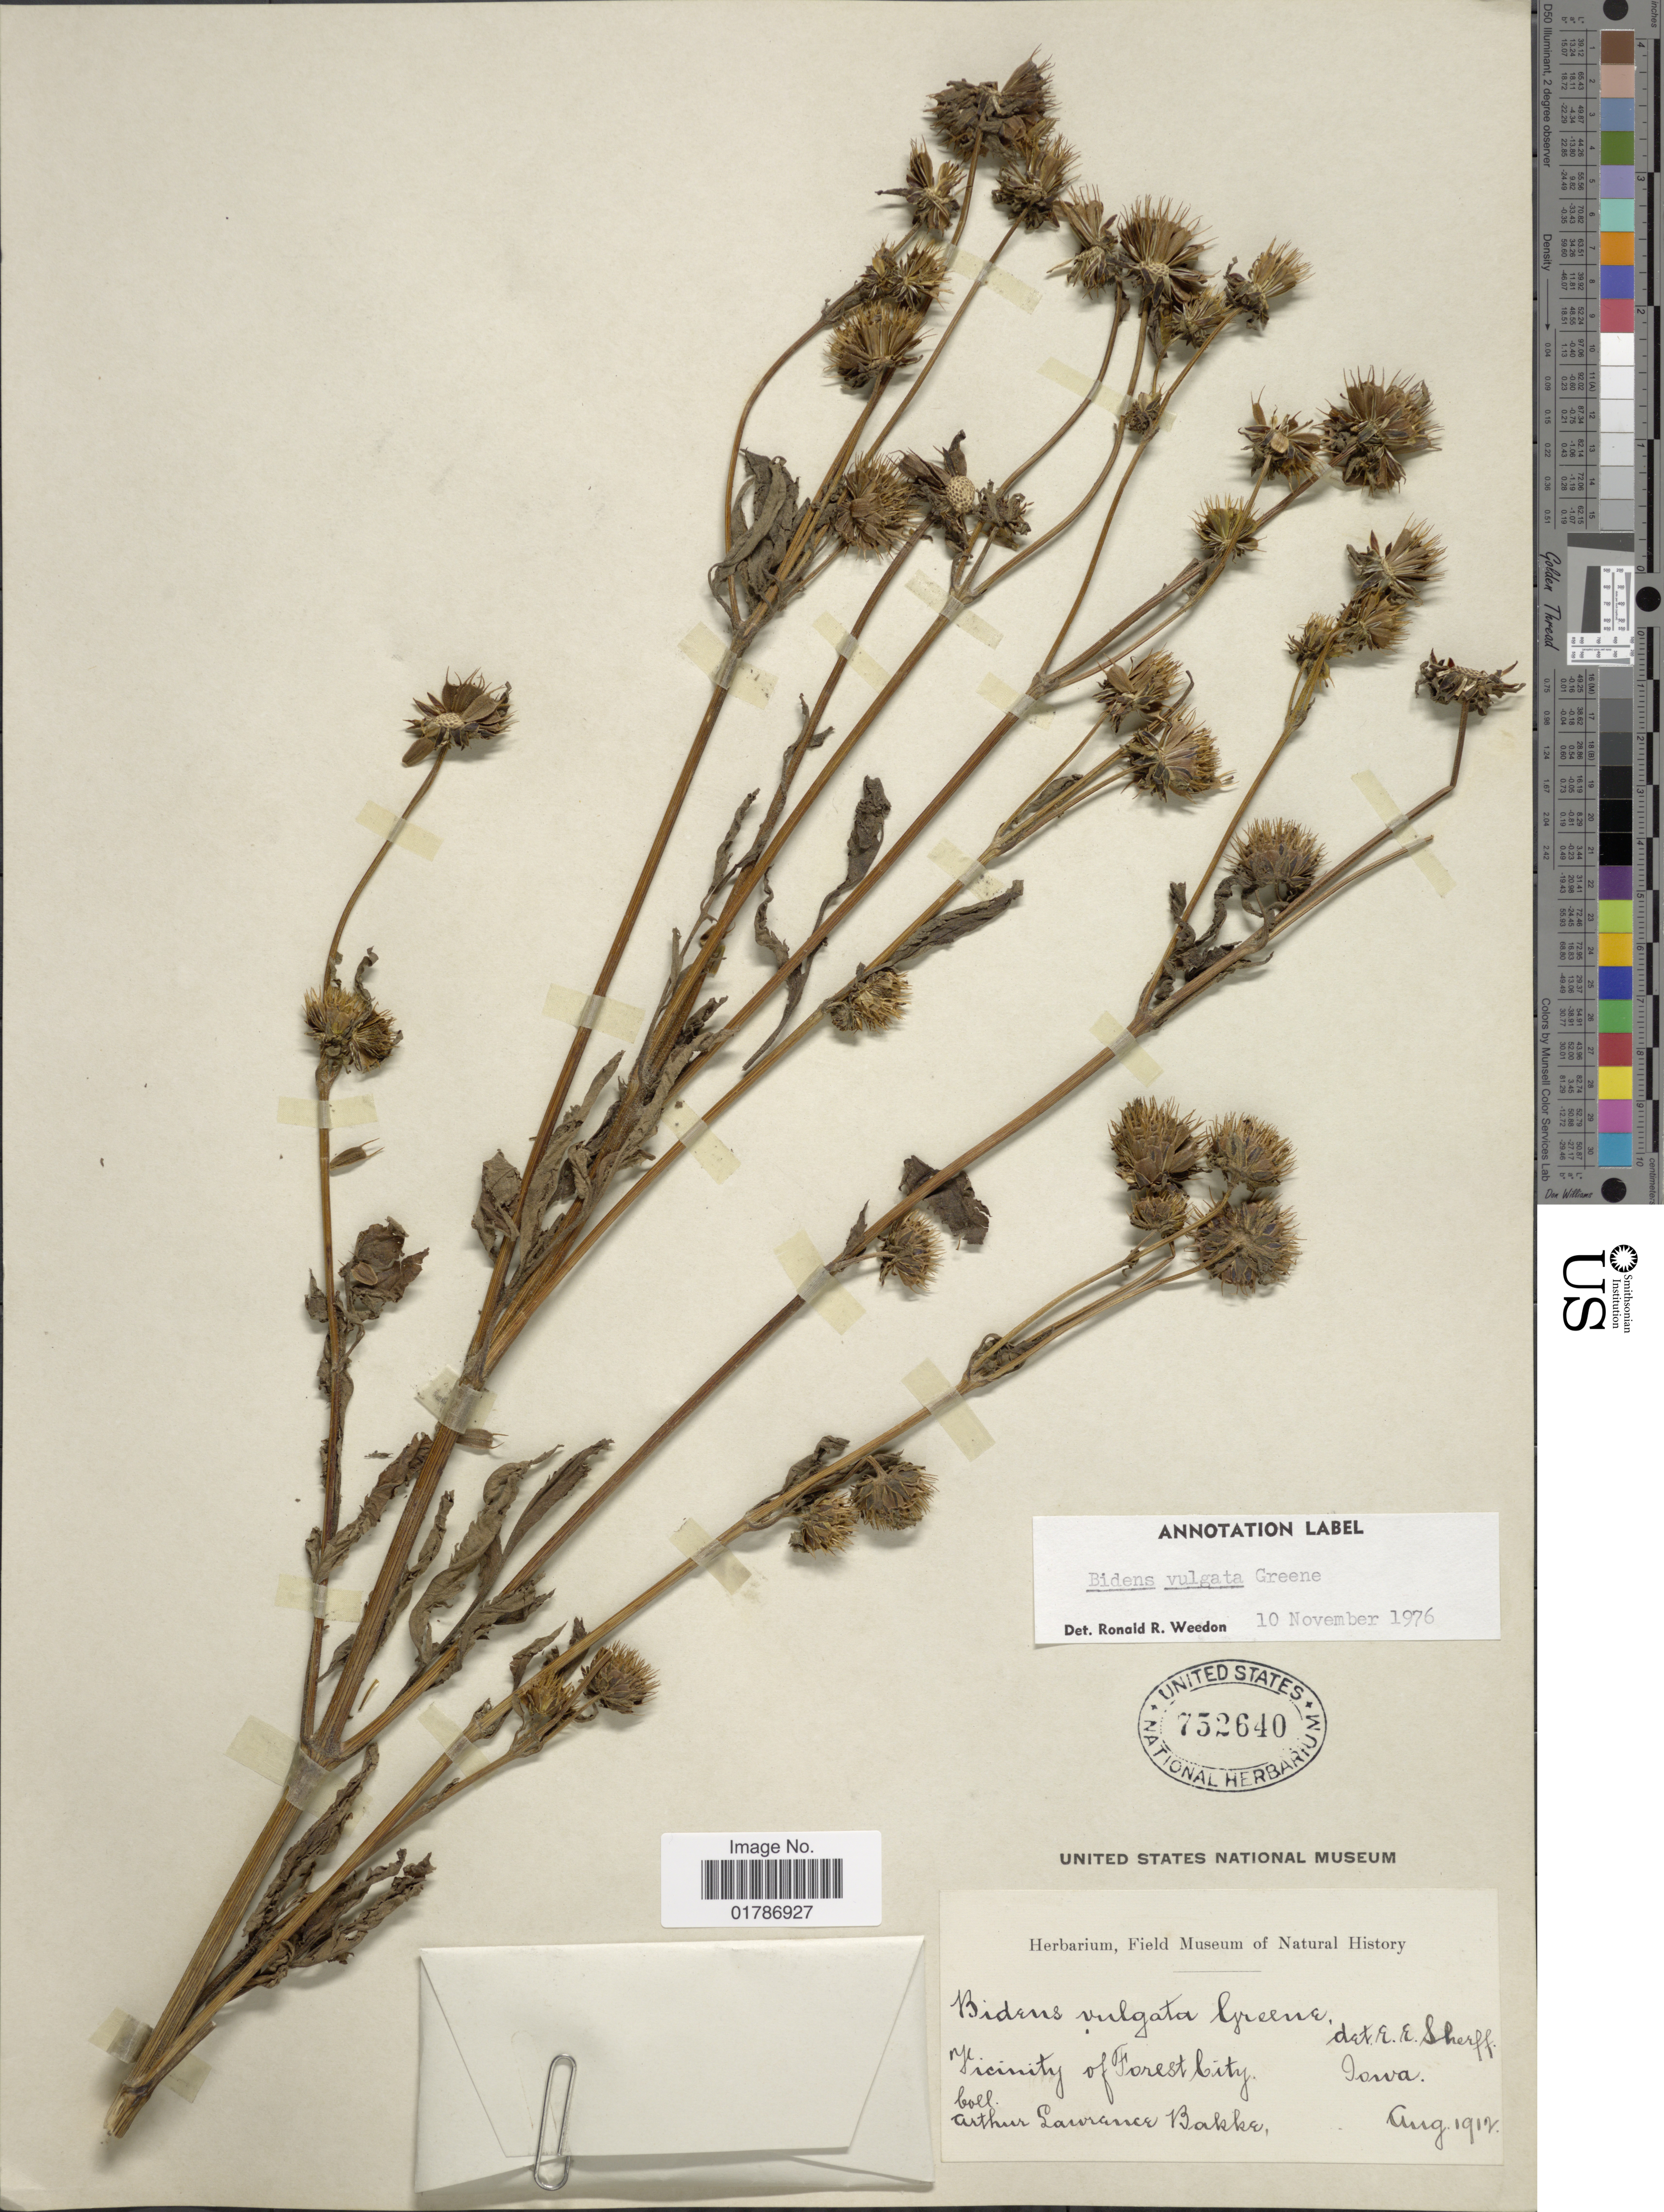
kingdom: Plantae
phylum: Tracheophyta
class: Magnoliopsida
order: Asterales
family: Asteraceae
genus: Bidens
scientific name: Bidens vulgata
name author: Greene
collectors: A. Bakke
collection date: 1912-08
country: United States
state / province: Iowa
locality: Vicinity of Forest City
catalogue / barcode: US 752640